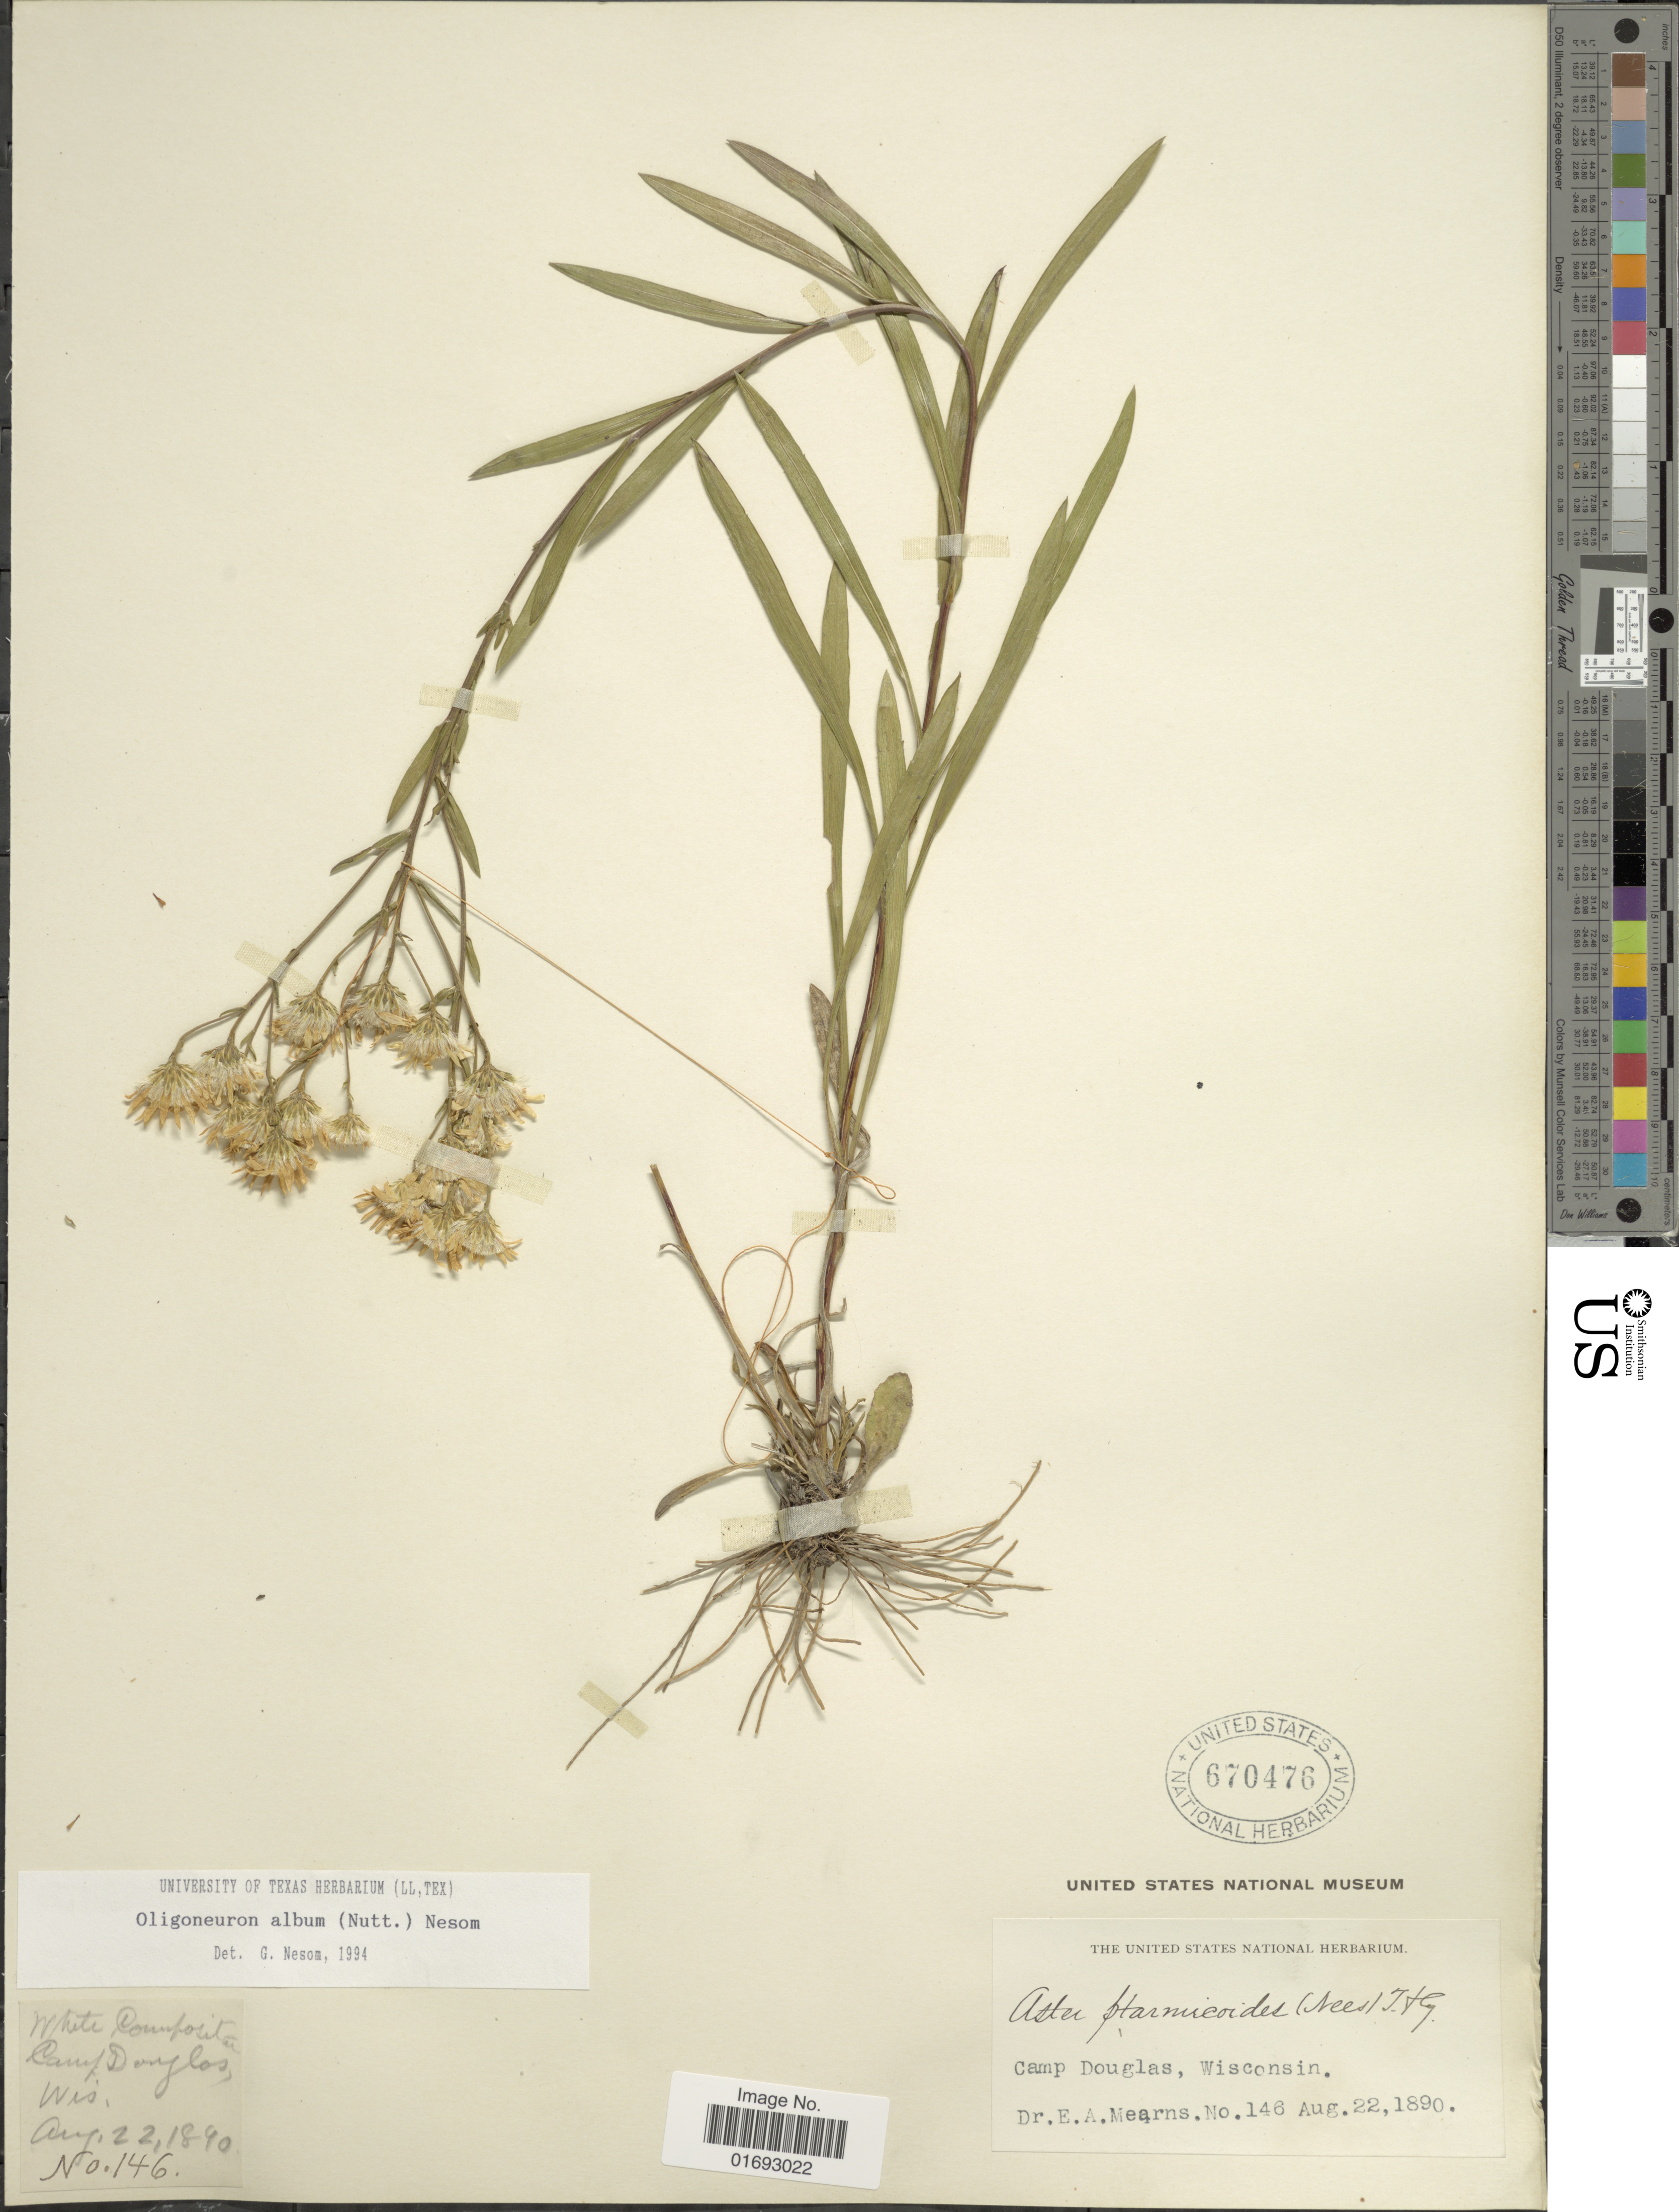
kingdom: Plantae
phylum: Tracheophyta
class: Magnoliopsida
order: Asterales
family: Asteraceae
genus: Oligoneuron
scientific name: Oligoneuron album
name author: (Nutt.) G.L. Nesom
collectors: E. A. Mearns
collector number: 146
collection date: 1890-08-22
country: United States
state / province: Wisconsin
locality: Camp Douglas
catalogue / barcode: US 670476